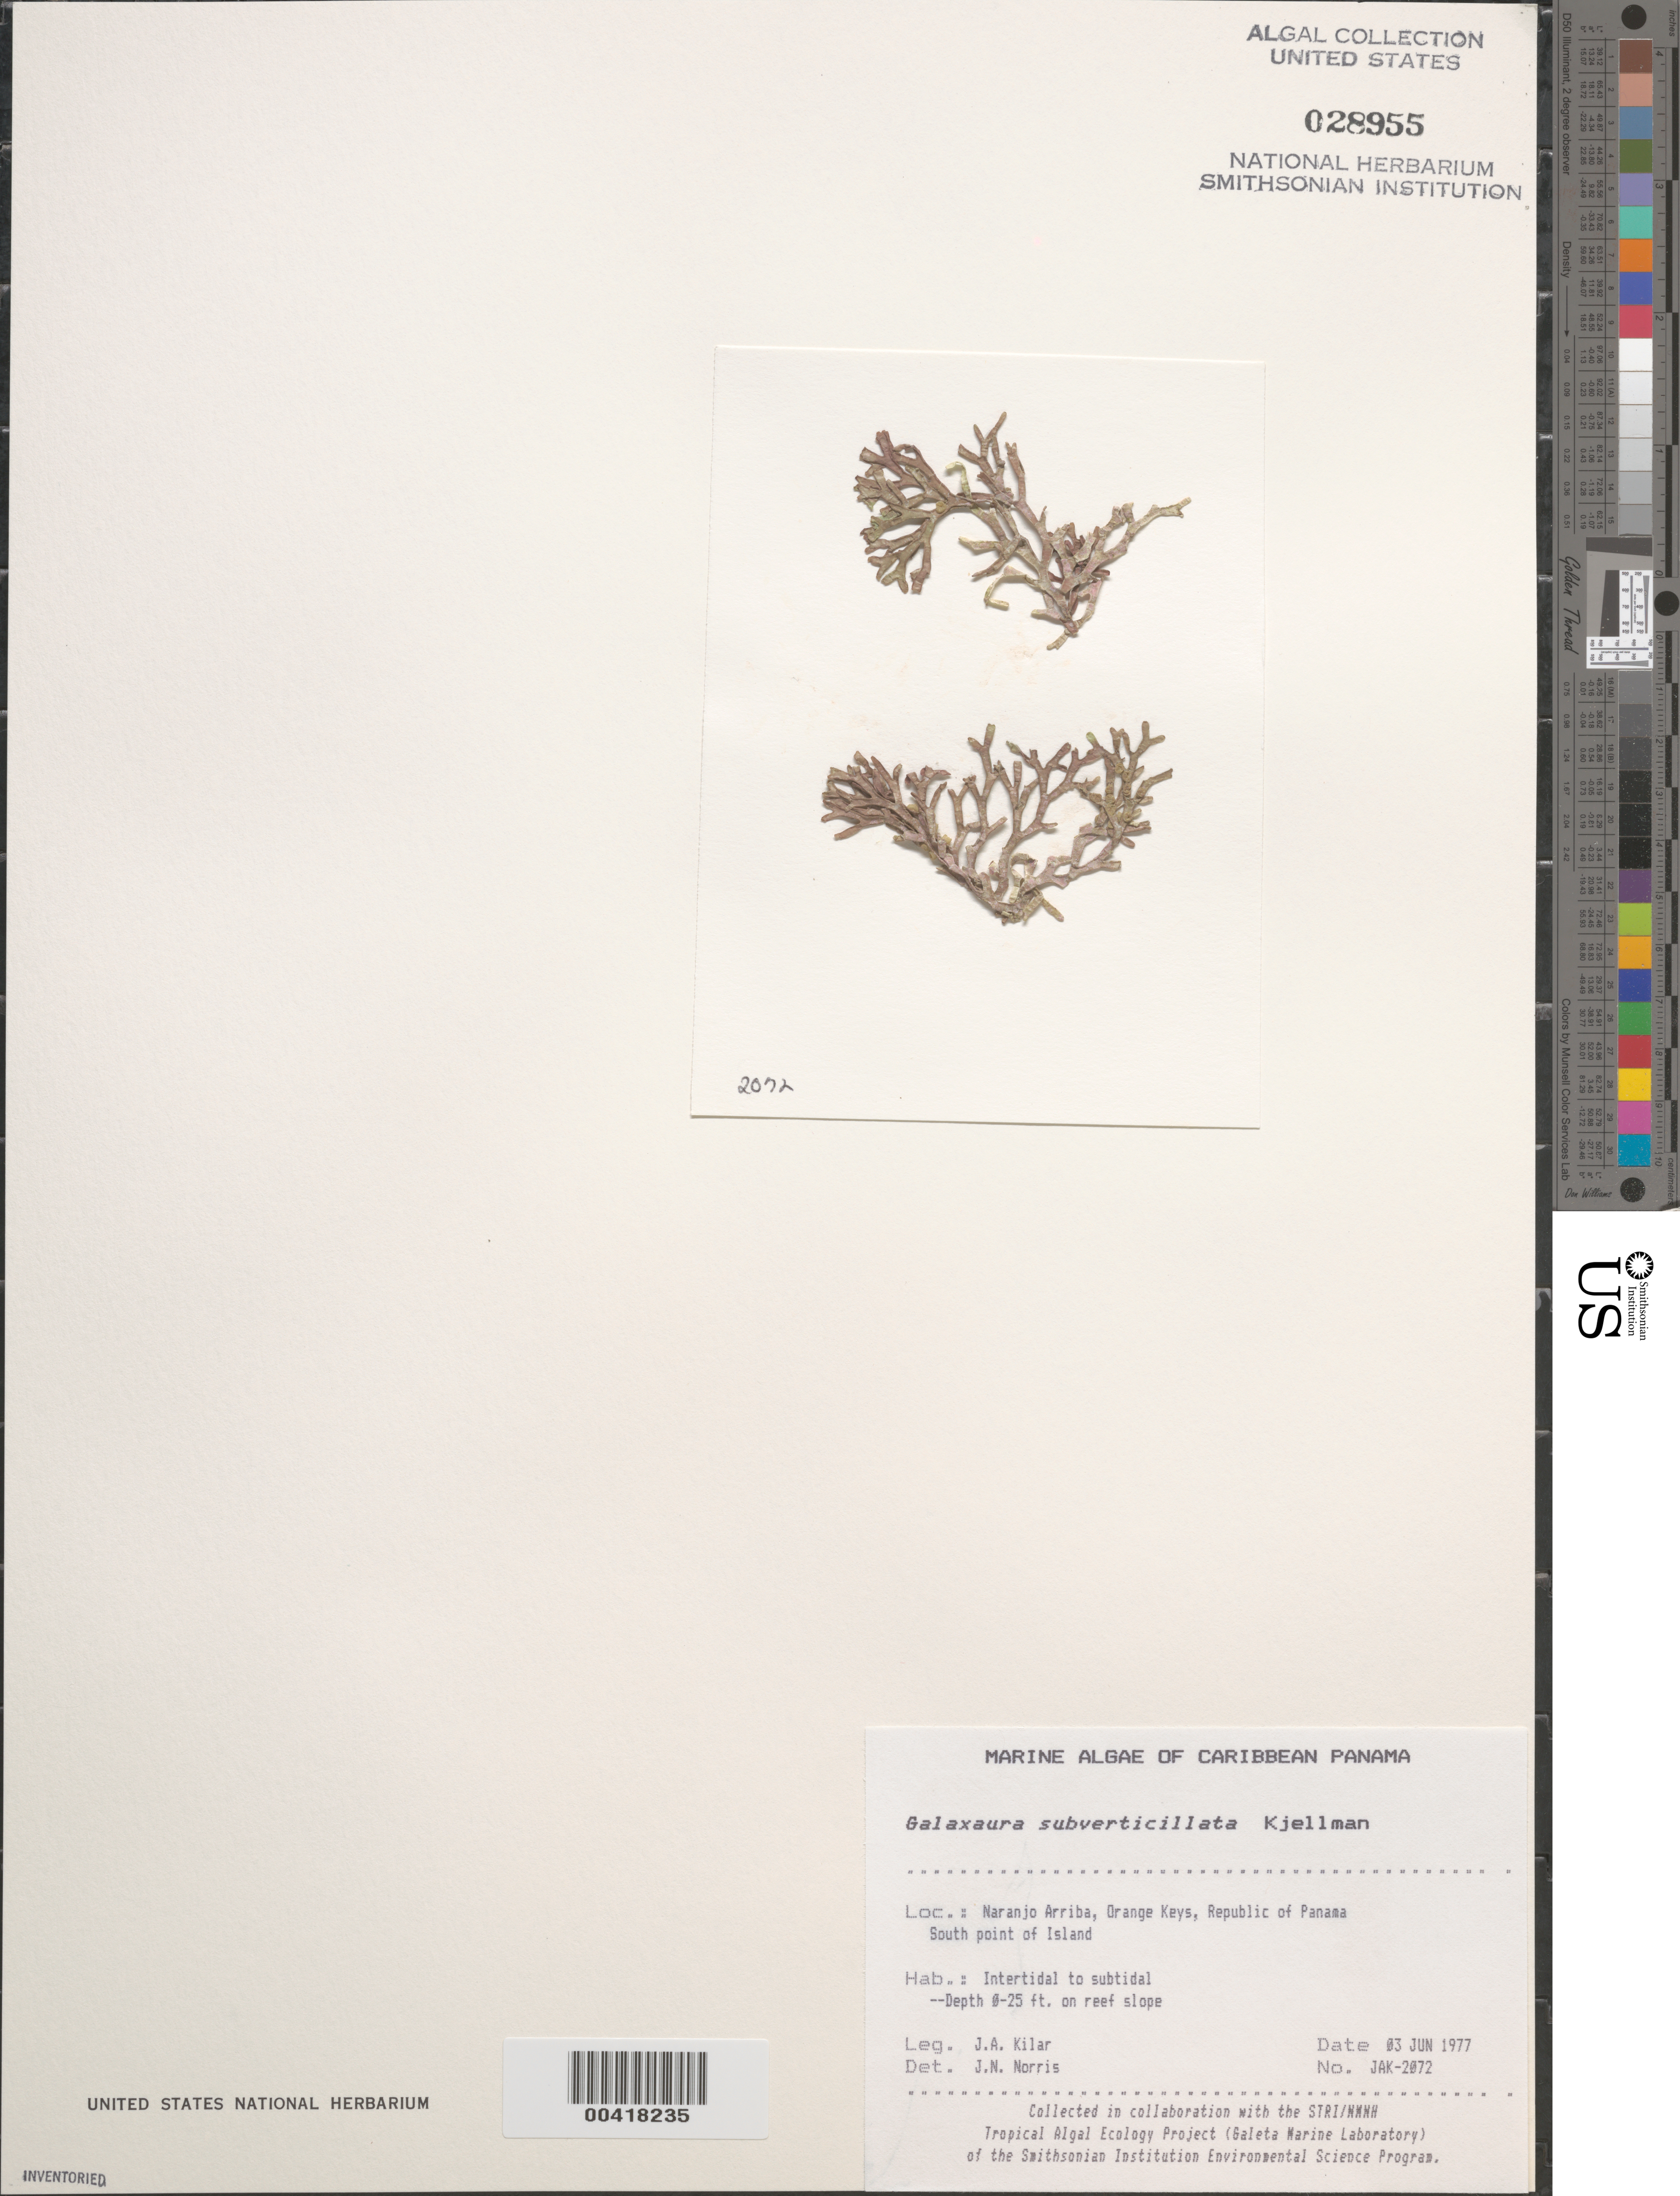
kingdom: Plantae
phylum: Rhodophyta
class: Florideophyceae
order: Nemaliales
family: Galaxauraceae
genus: Galaxaura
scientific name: Galaxaura rugosa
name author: (Ellis & Sol.) J.V.Lamouroux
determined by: Algae name updating Project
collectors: J. A. Kilar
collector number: JAK-2072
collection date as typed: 03 Jun 1977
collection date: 1977-06-03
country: Panama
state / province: Colón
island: Naranjo Arriba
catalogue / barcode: US 28955